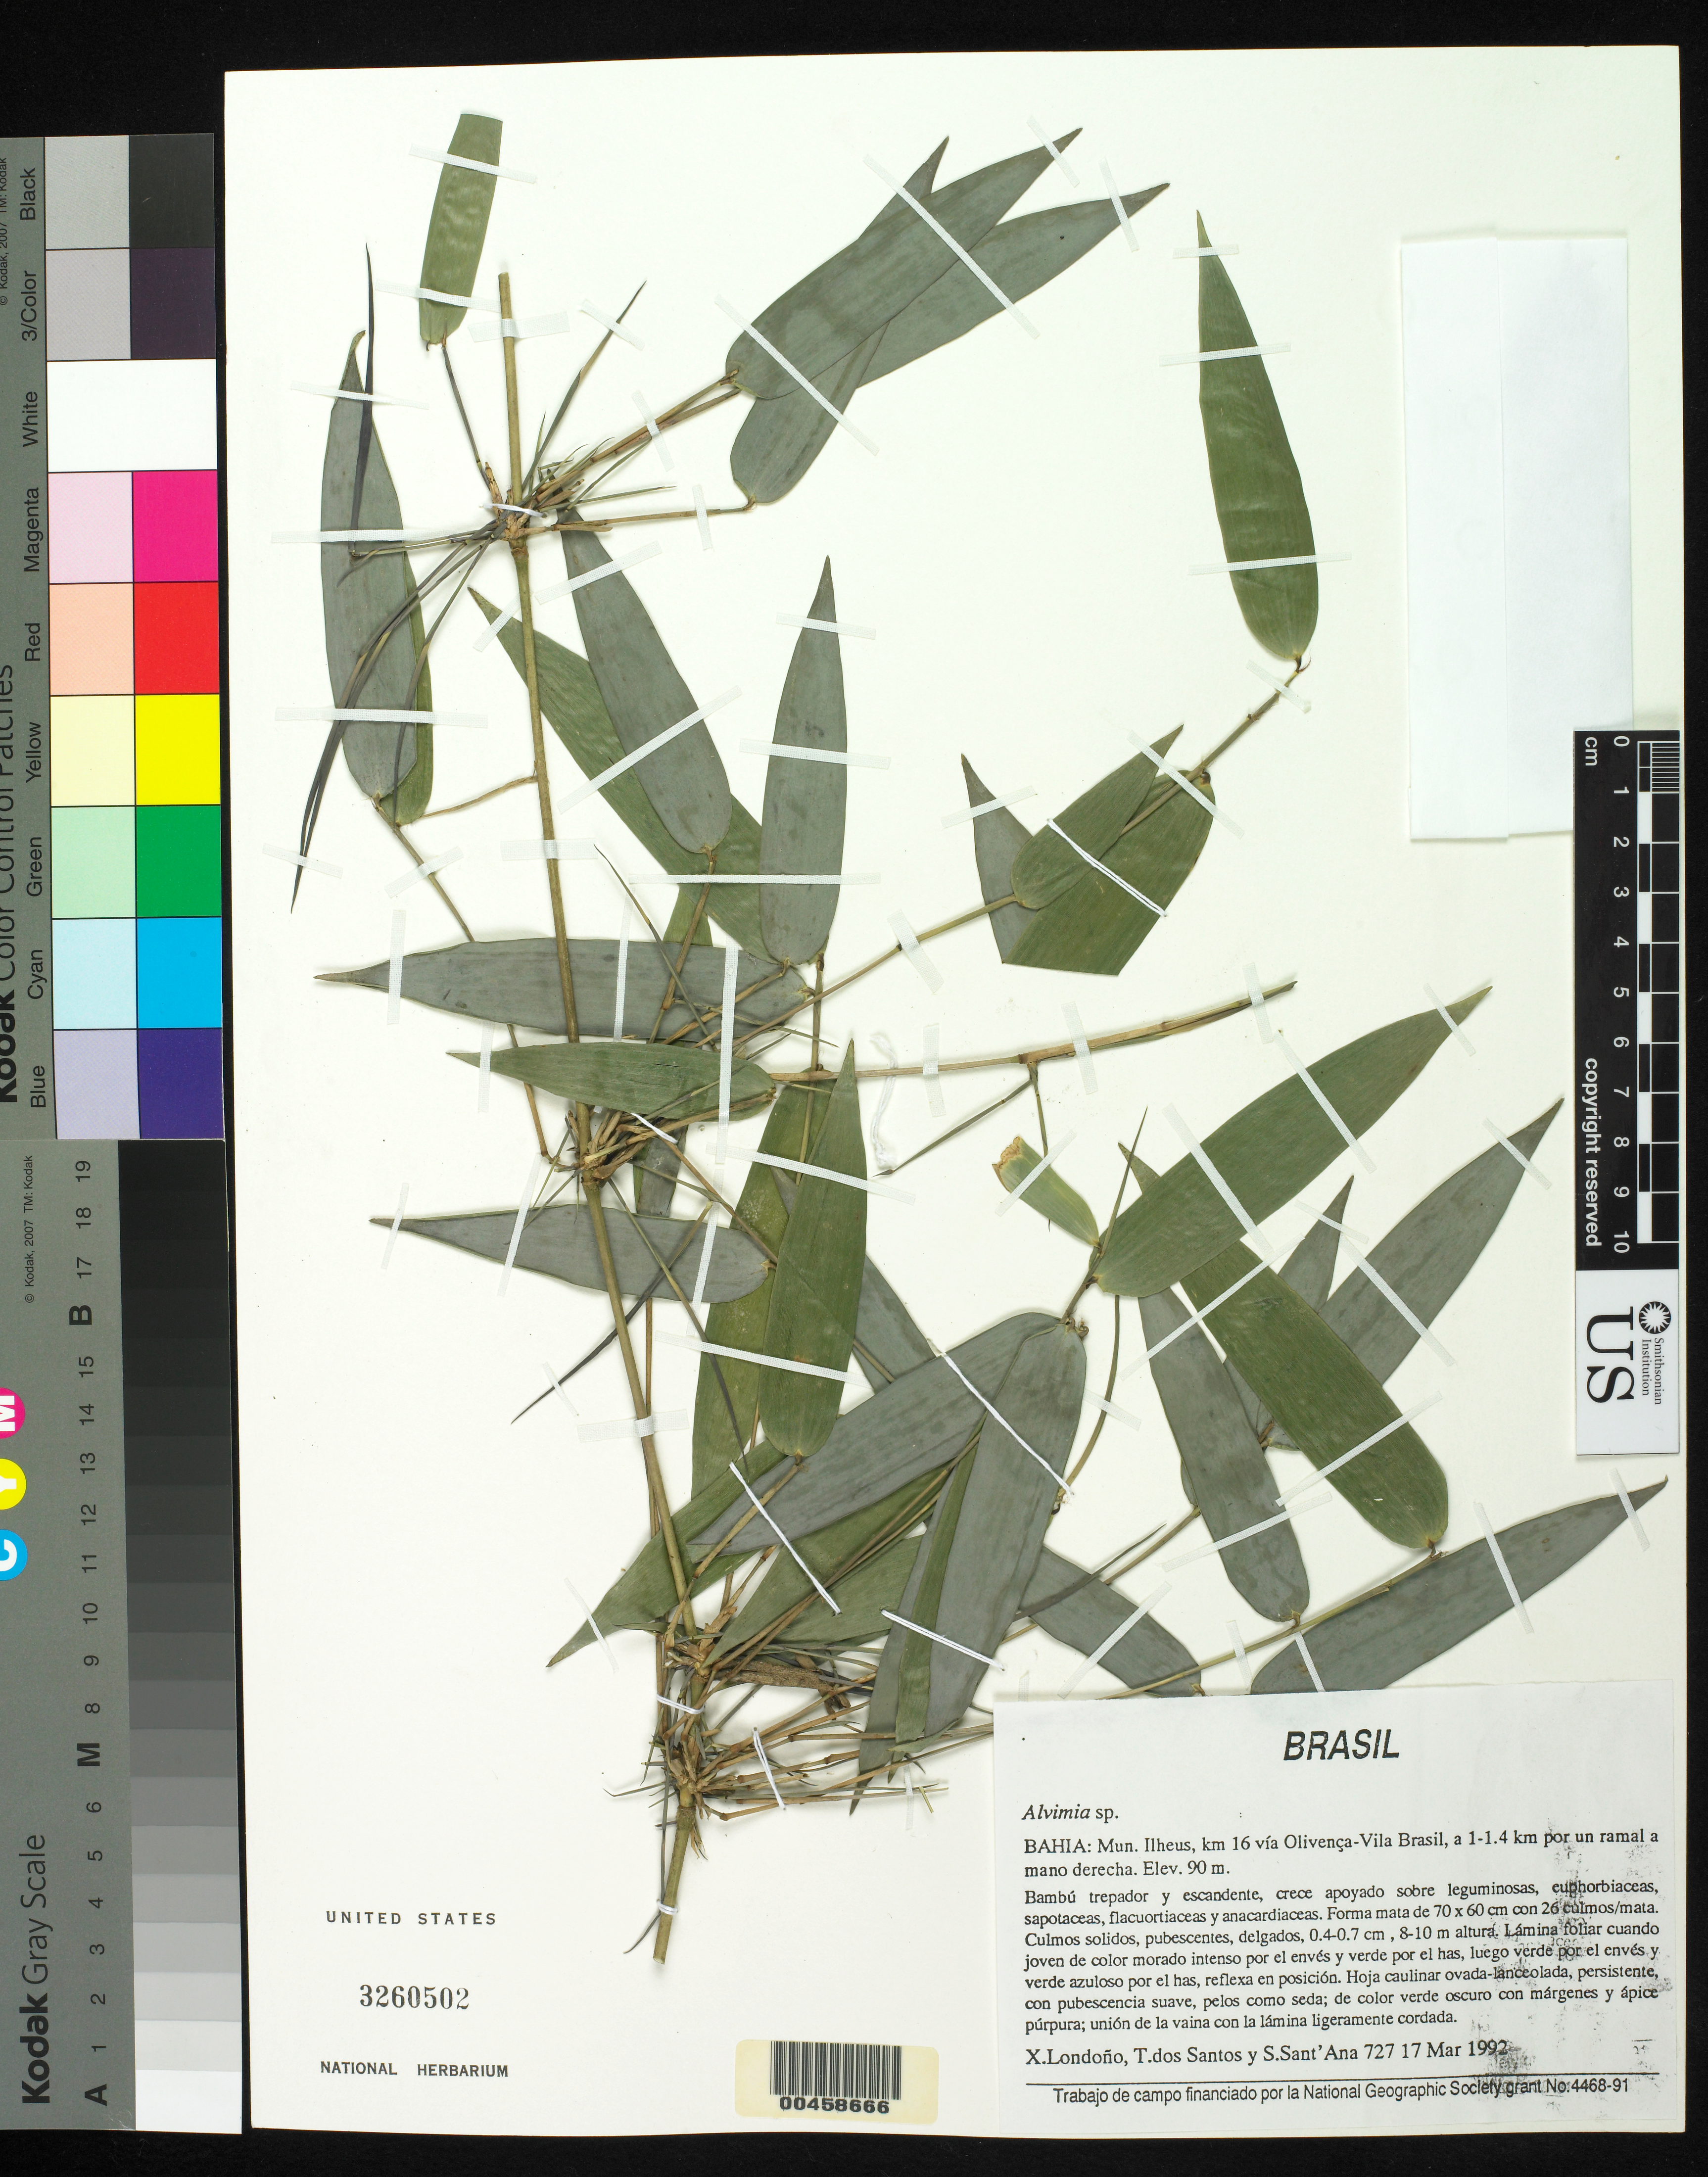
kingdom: Plantae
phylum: Tracheophyta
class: Liliopsida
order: Poales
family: Poaceae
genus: Alvimia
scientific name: Alvimia sp.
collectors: X. Londoño, T. S. Santos & A. Sant'ana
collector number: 727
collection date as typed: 17 Mar 1992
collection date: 1992-03-17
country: Brazil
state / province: Bahia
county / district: Ilhéus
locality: Olivenca - vila-brasil, km 16 via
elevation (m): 90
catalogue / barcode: US 3260502